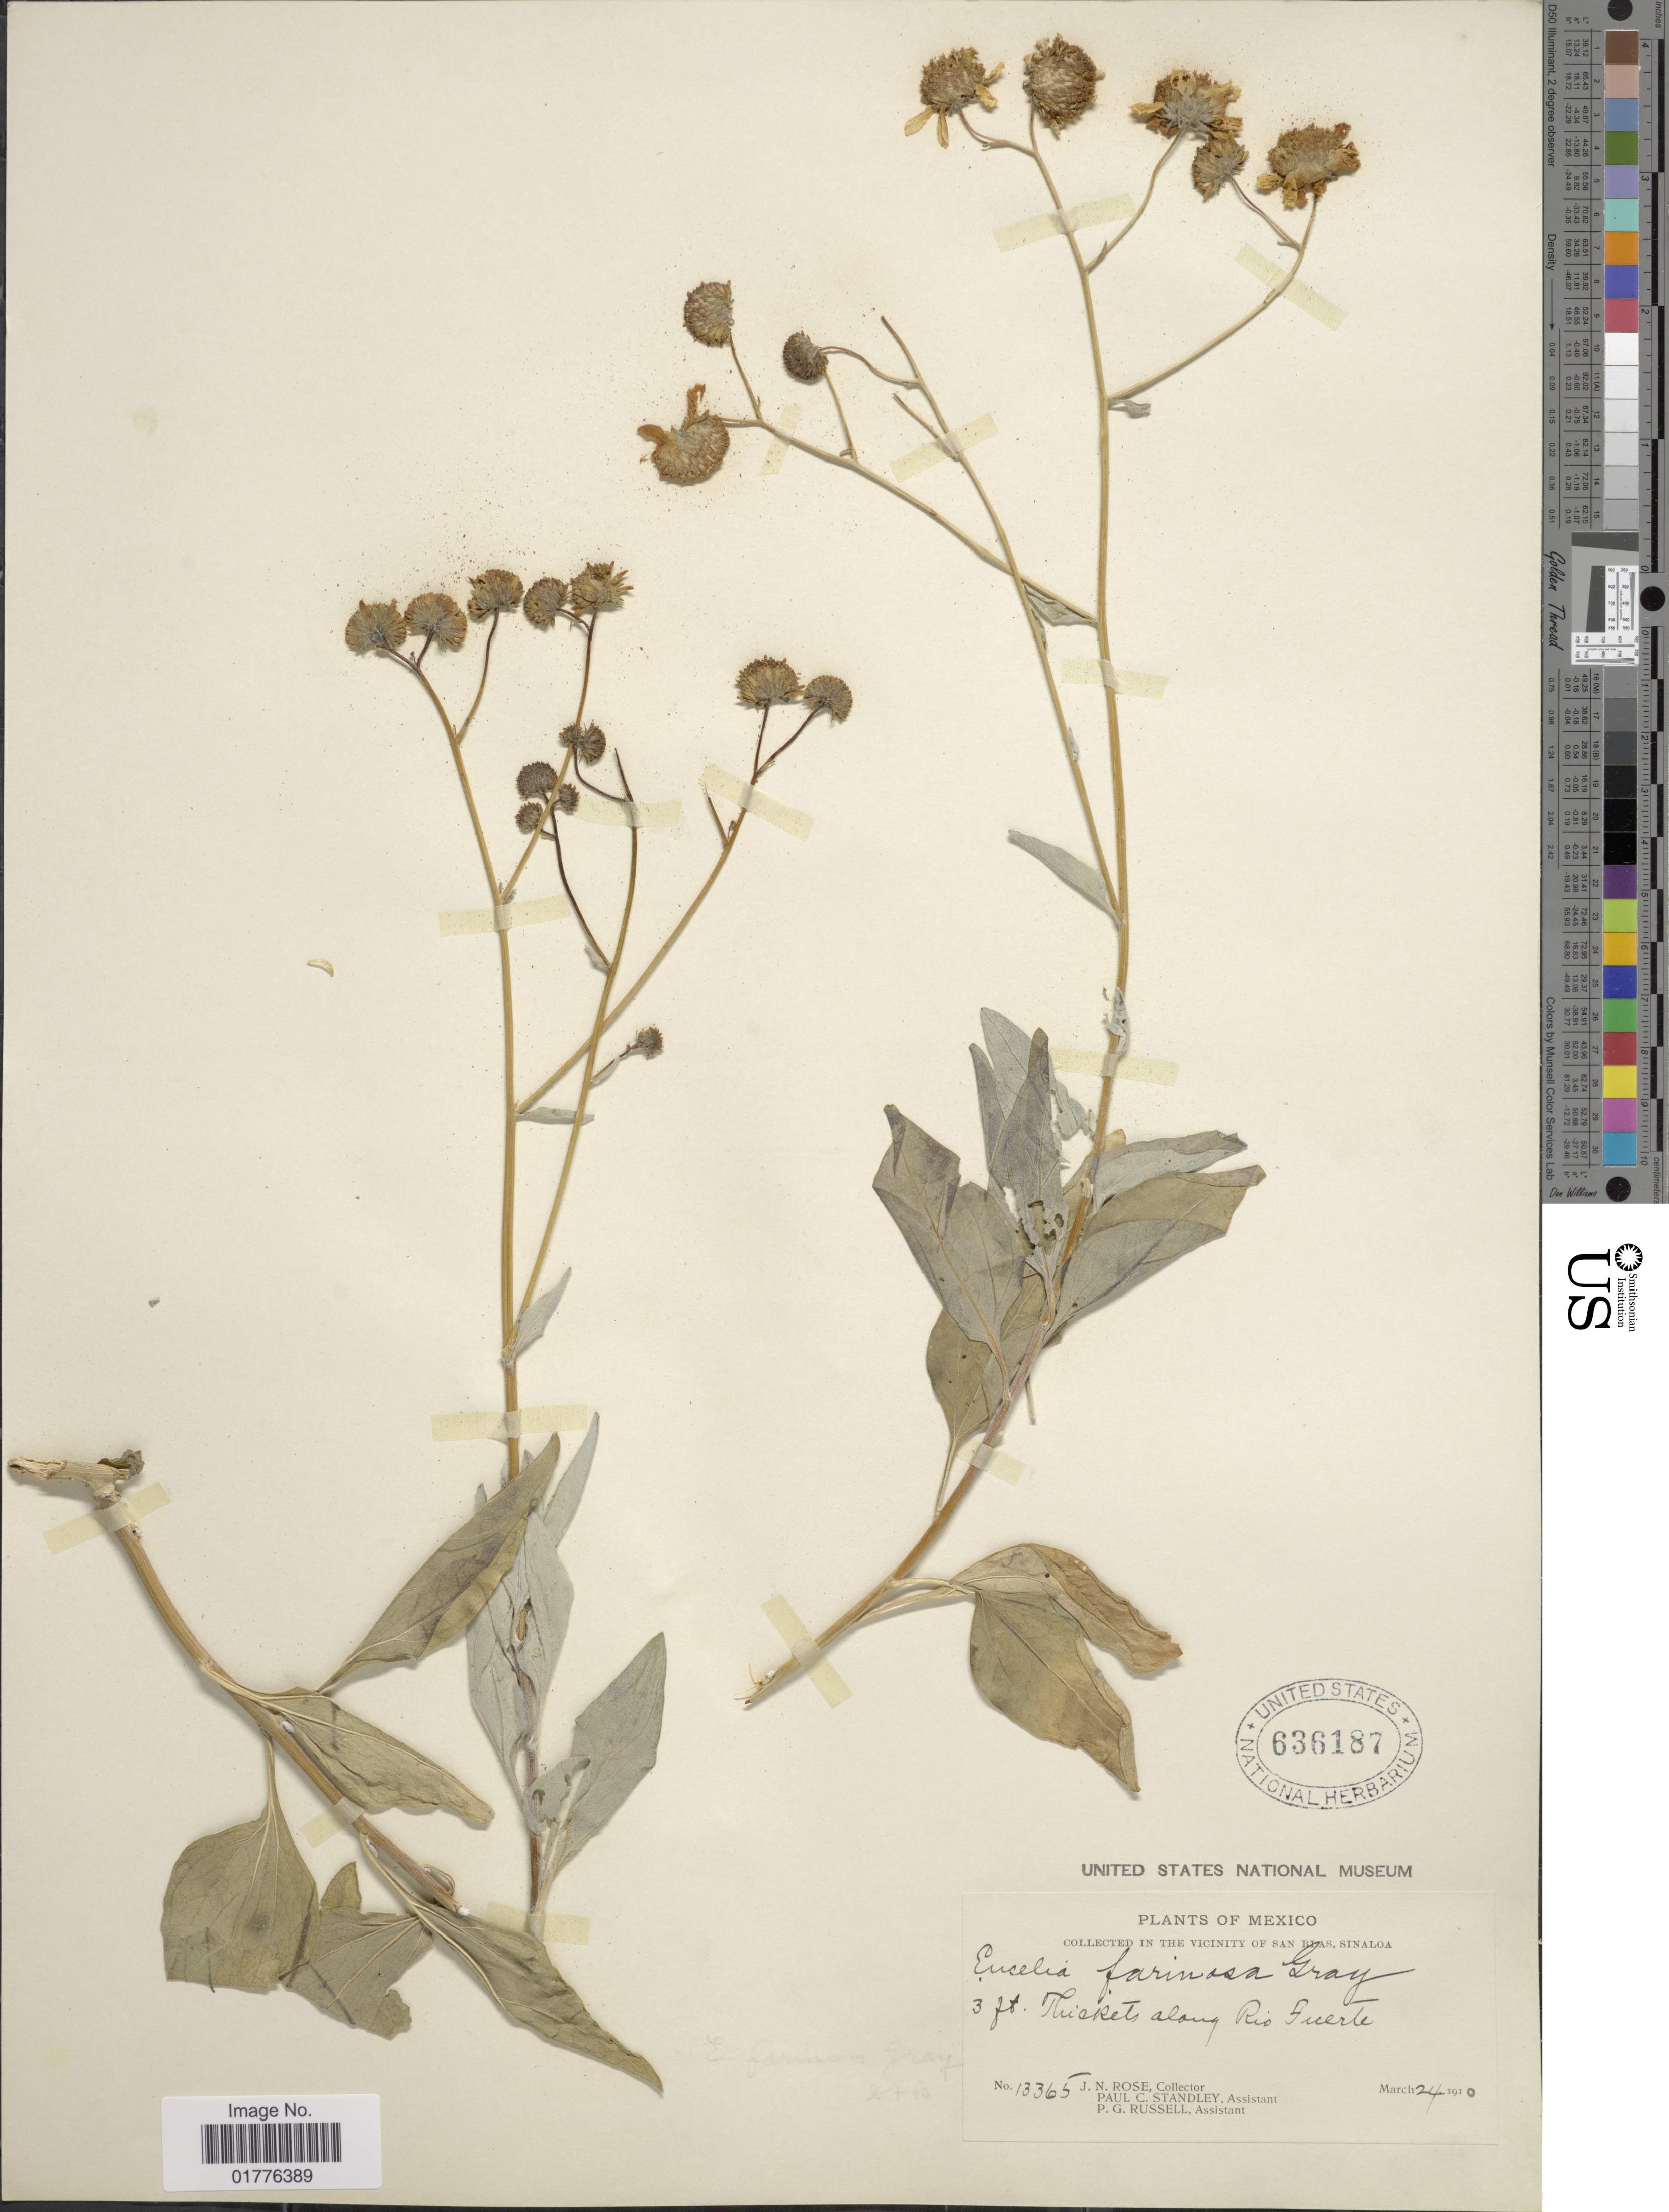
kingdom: Plantae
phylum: Tracheophyta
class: Magnoliopsida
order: Asterales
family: Asteraceae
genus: Encelia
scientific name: Encelia farinosa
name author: A. Gray ex Torr. in Emory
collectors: J. N. Rose, P. C. Standley & P. G. Russell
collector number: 13365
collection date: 1910-03-24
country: Mexico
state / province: Sinaloa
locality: In the vicinity of San Blas, along Rio Fuerte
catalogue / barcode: US 636187